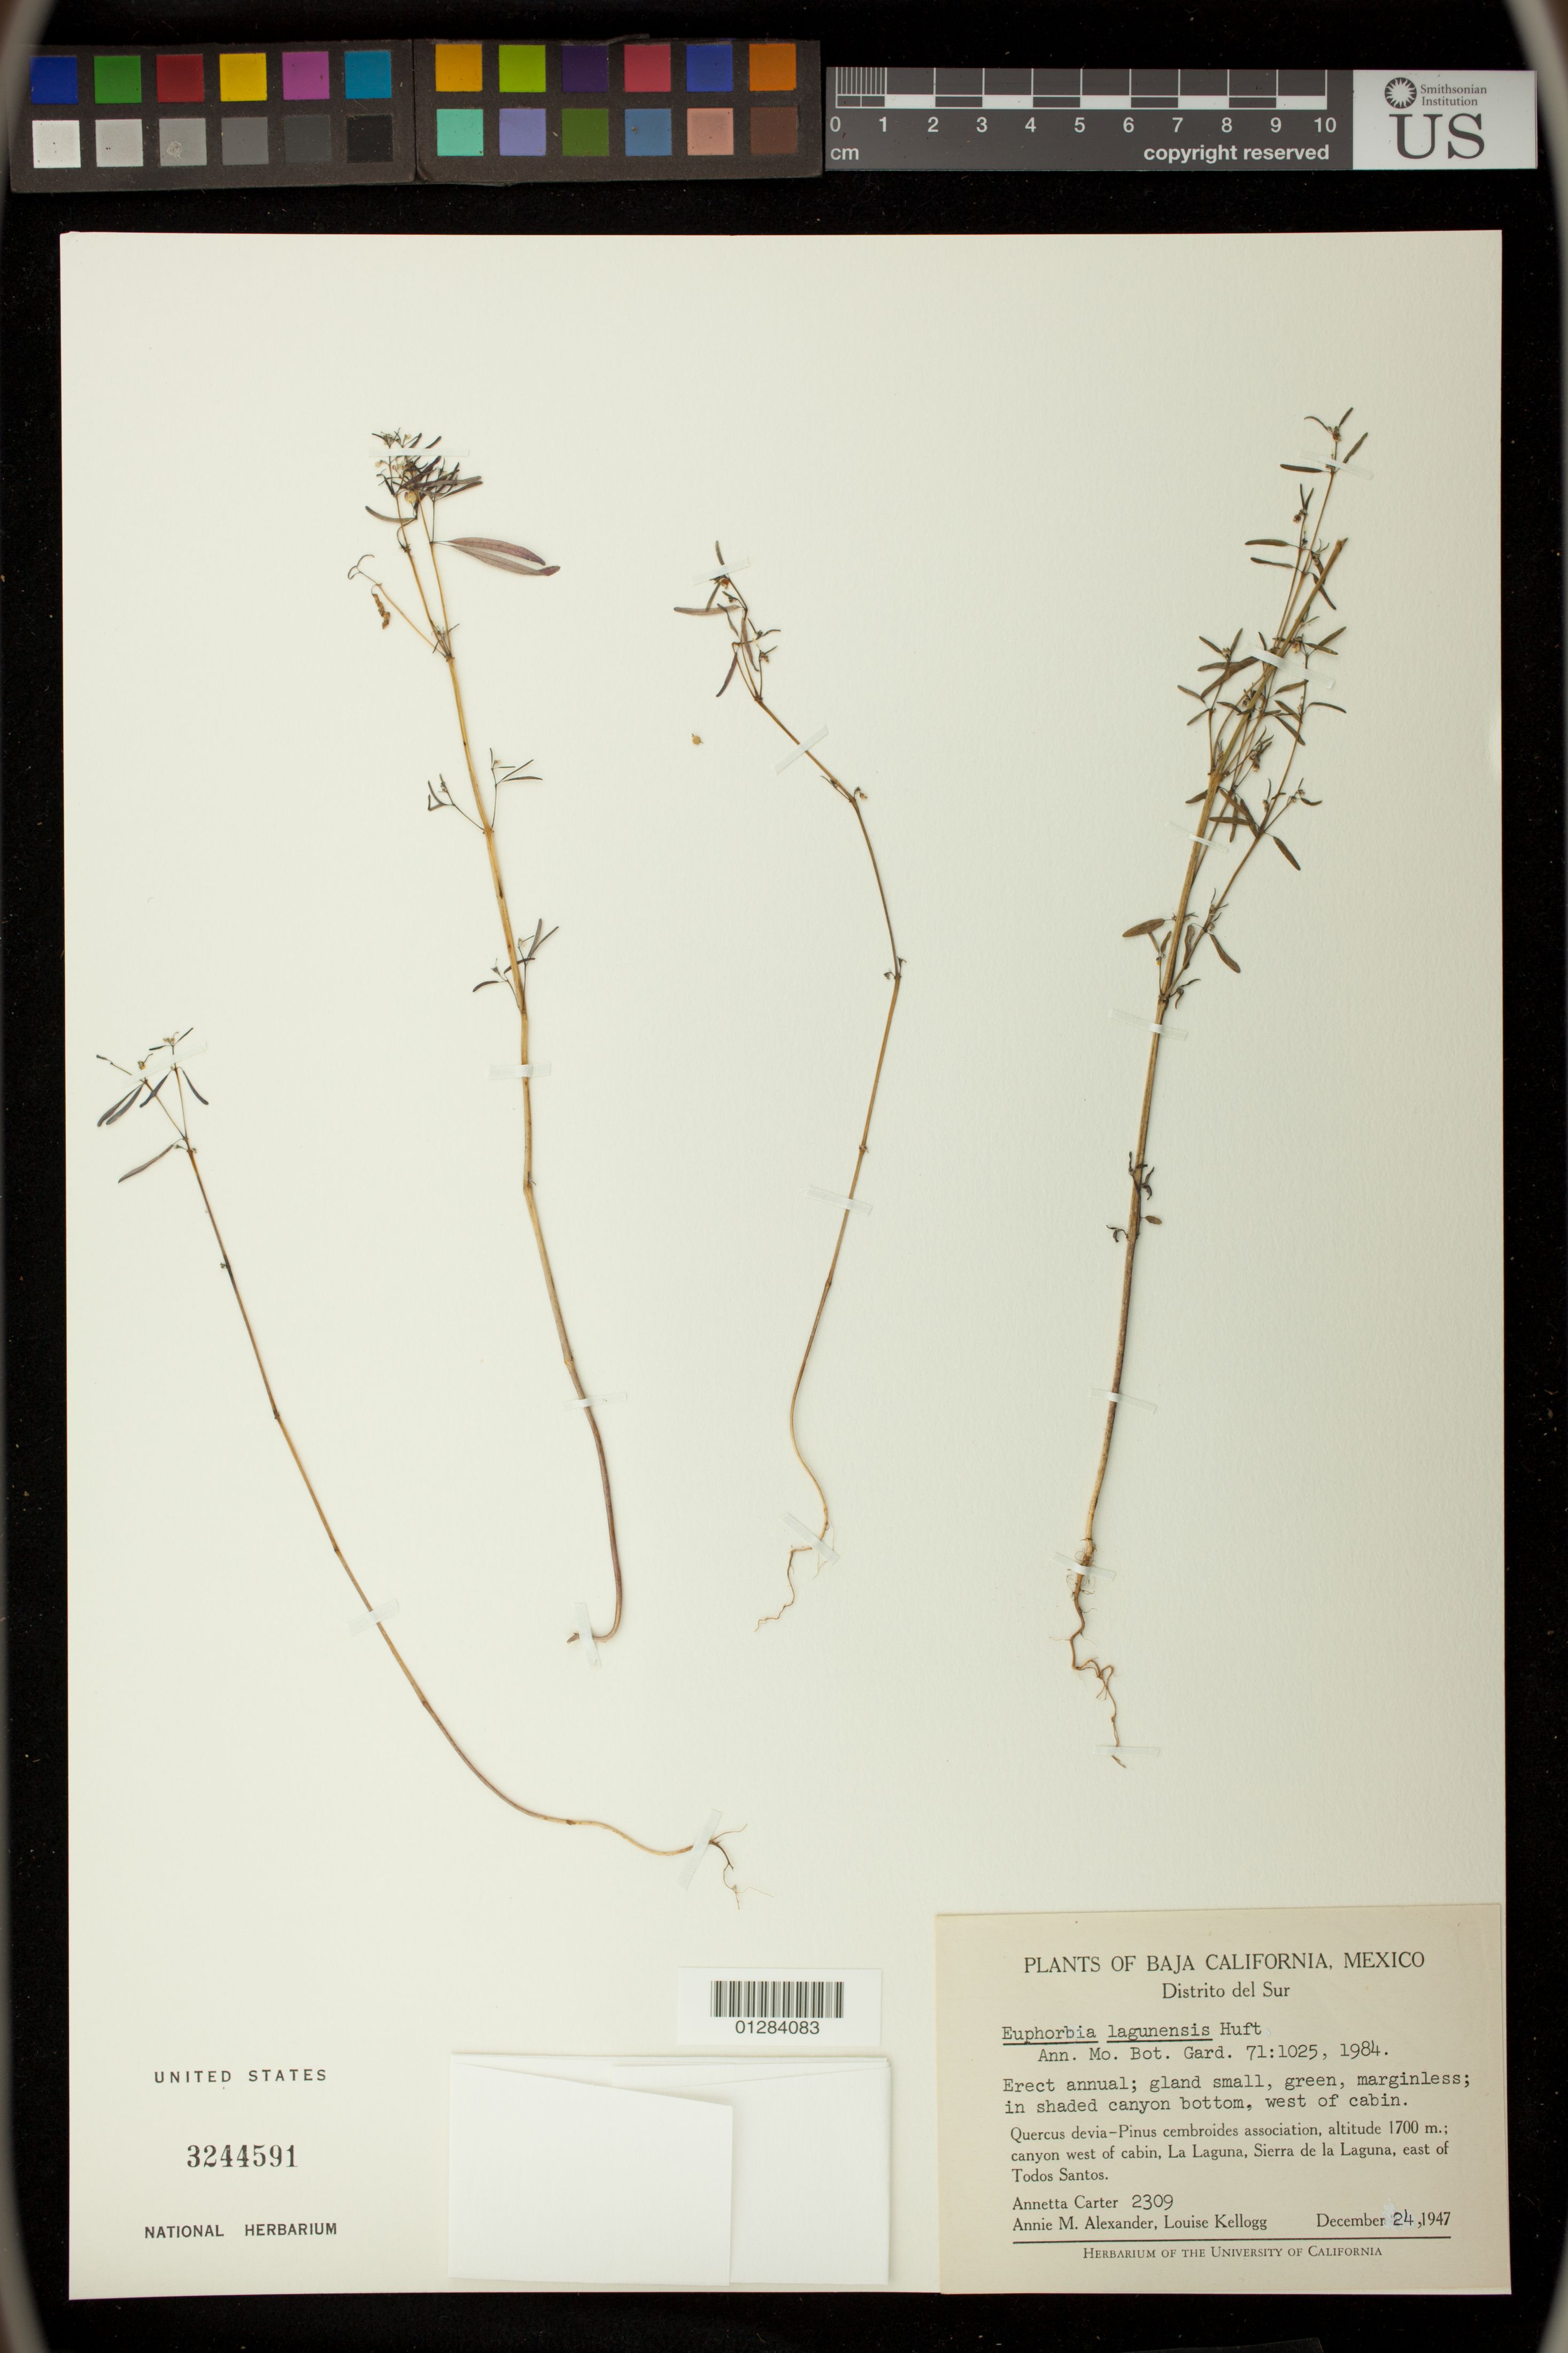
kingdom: Plantae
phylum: Tracheophyta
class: Magnoliopsida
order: Malpighiales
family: Euphorbiaceae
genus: Euphorbia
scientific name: Euphorbia lagunensis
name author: Huft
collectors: A. M. Carter, A. M. Alexander & L. Kellogg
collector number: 2309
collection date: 1947-12-24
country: Mexico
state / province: Baja California Sur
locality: Canyon west of cabin, La Laguna, Sierra de la Laguna, east of Todos Santos.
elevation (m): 1700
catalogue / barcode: US 3244591